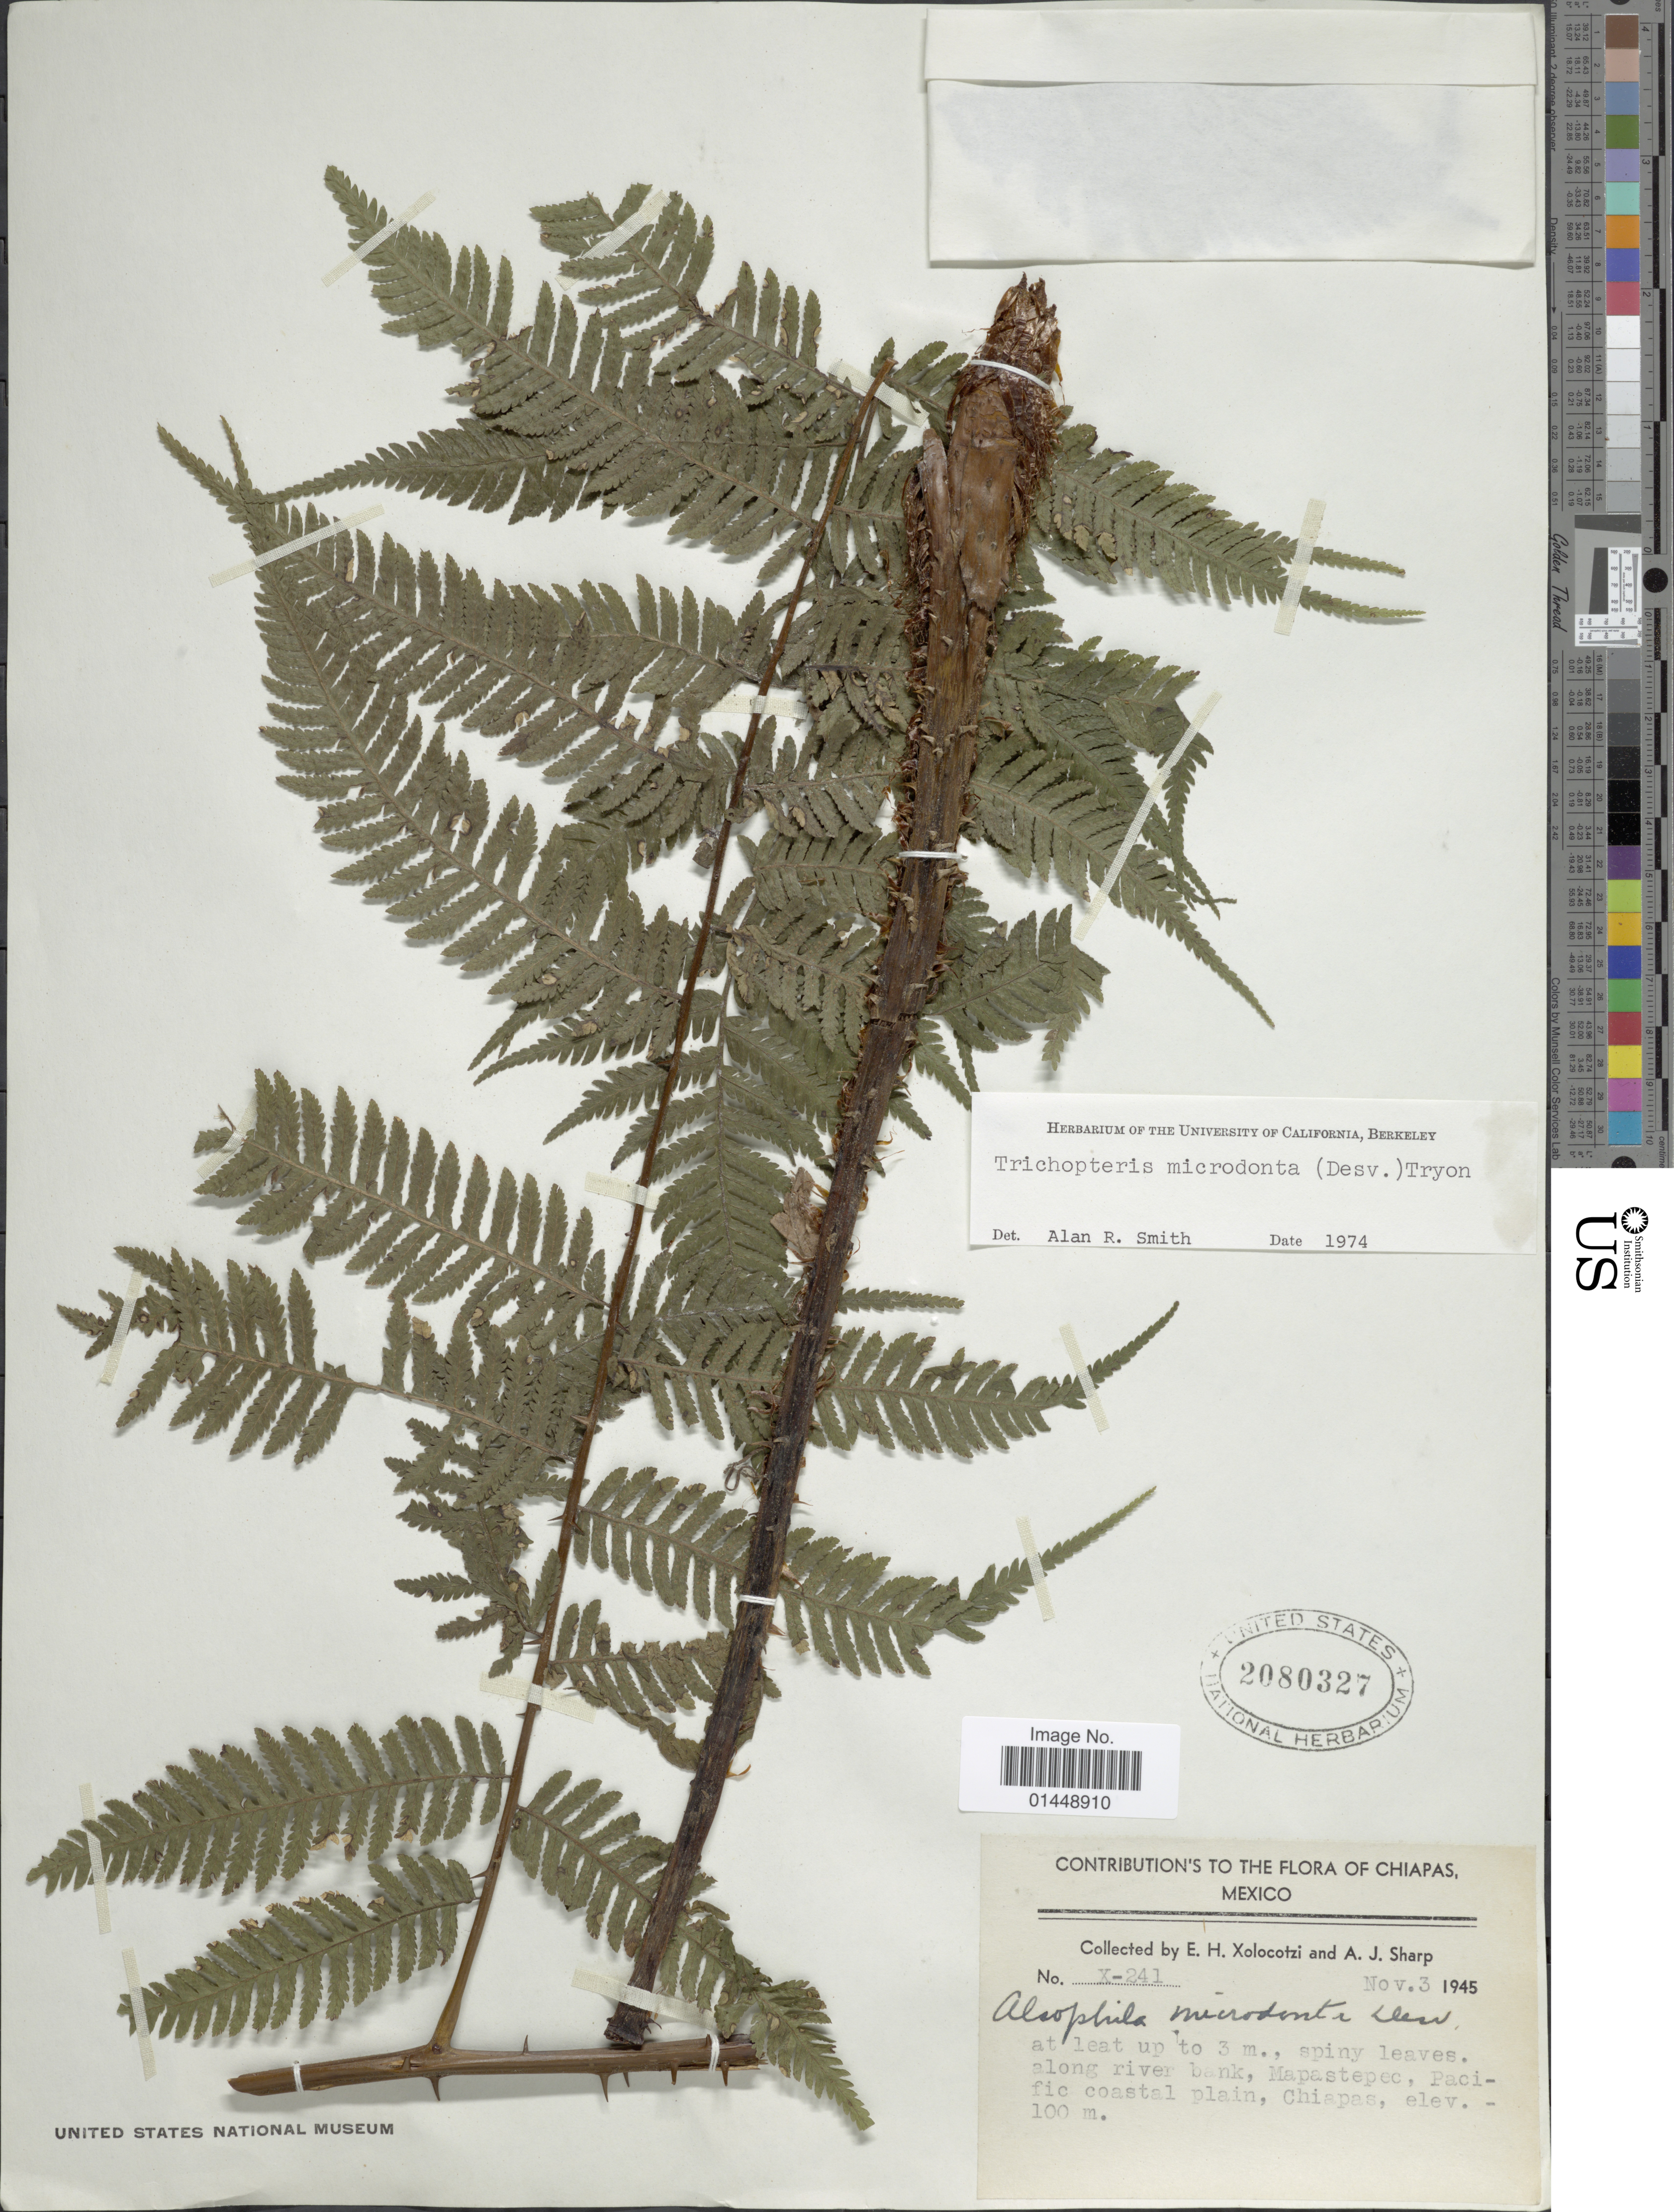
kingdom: Plantae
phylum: Tracheophyta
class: Polypodiopsida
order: Cyatheales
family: Cyatheaceae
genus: Cyathea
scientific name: Cyathea microdonta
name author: (Desv.) Domin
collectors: E. I. Hernández-X. & A. J. Sharp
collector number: X-241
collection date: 1945-11-03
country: Mexico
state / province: Chiapas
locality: Along river bank, Mapastepec, Pacific coastal plain, Chiapas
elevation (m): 100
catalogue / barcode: US 2080327